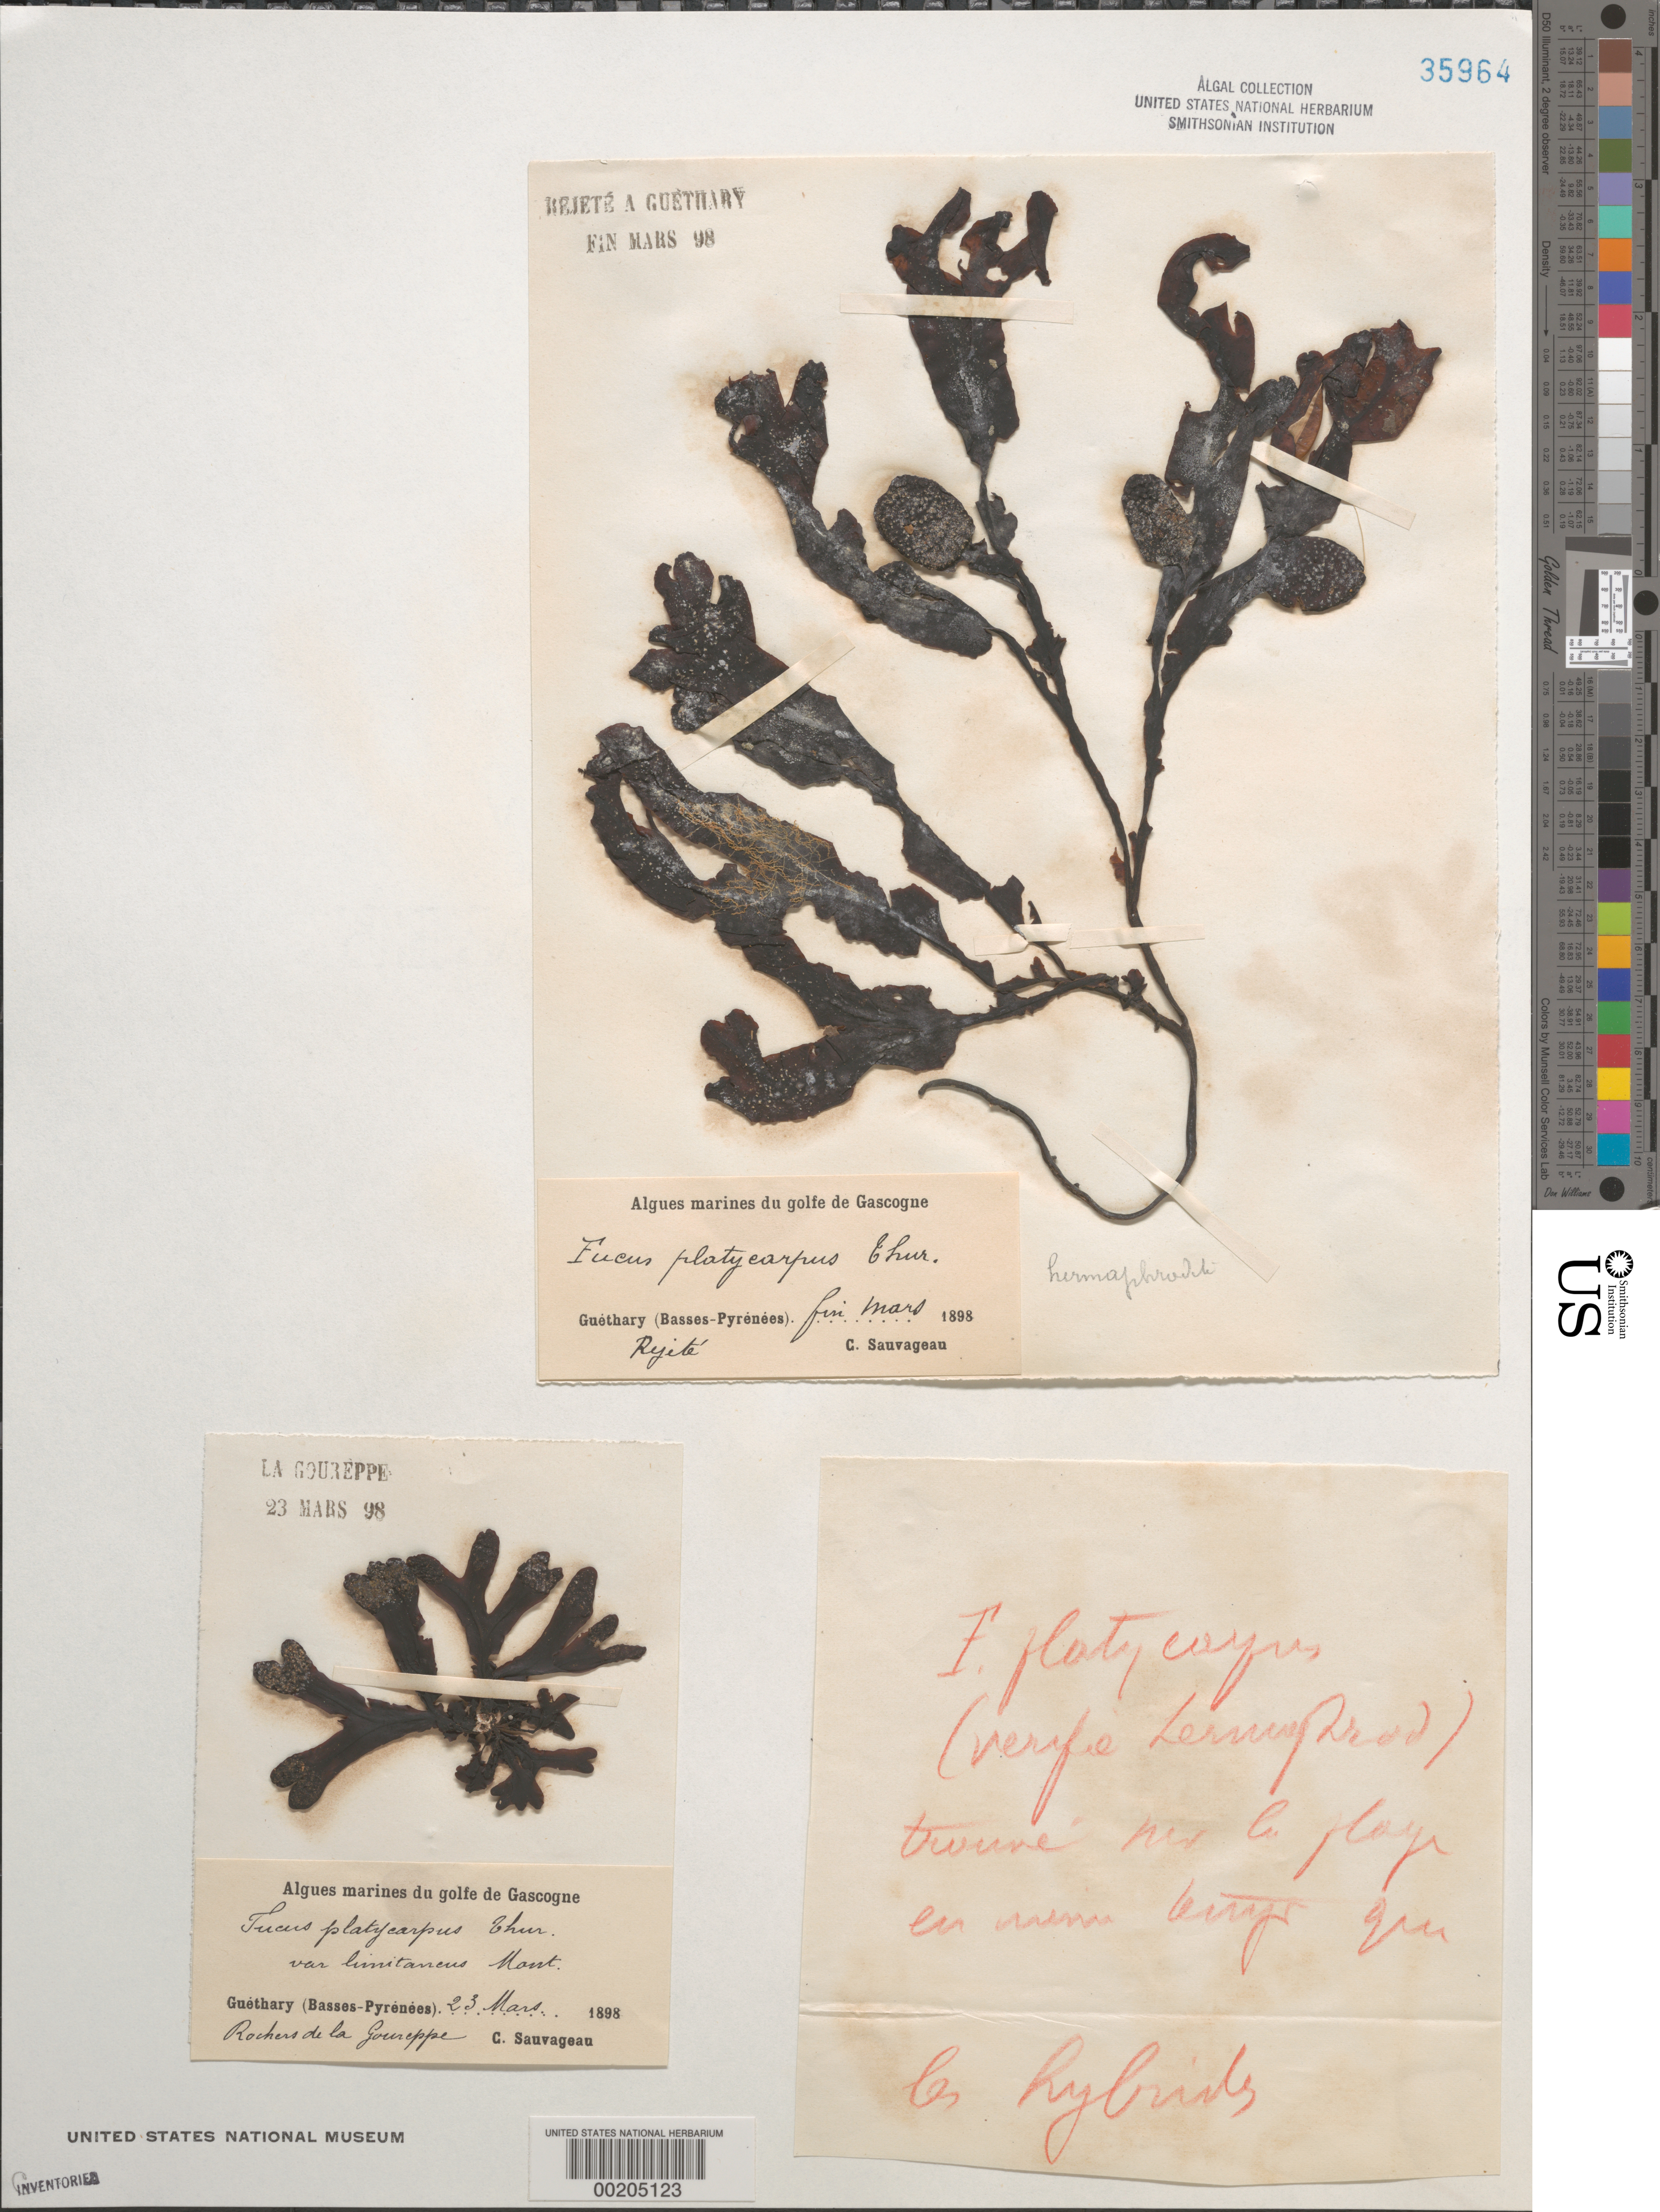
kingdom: Chromista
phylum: Ochrophyta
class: Phaeophyceae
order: Fucales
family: Fucaceae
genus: Fucus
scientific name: Fucus macroguiryi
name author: Almeida et al.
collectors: C. F. Sauvageau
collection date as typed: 23 Mar 1898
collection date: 1898-03-23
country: France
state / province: Nouvelle-Aquitaine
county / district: Pyrénées-Atlantiques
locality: Guethary, La Goureppe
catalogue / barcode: US 35964